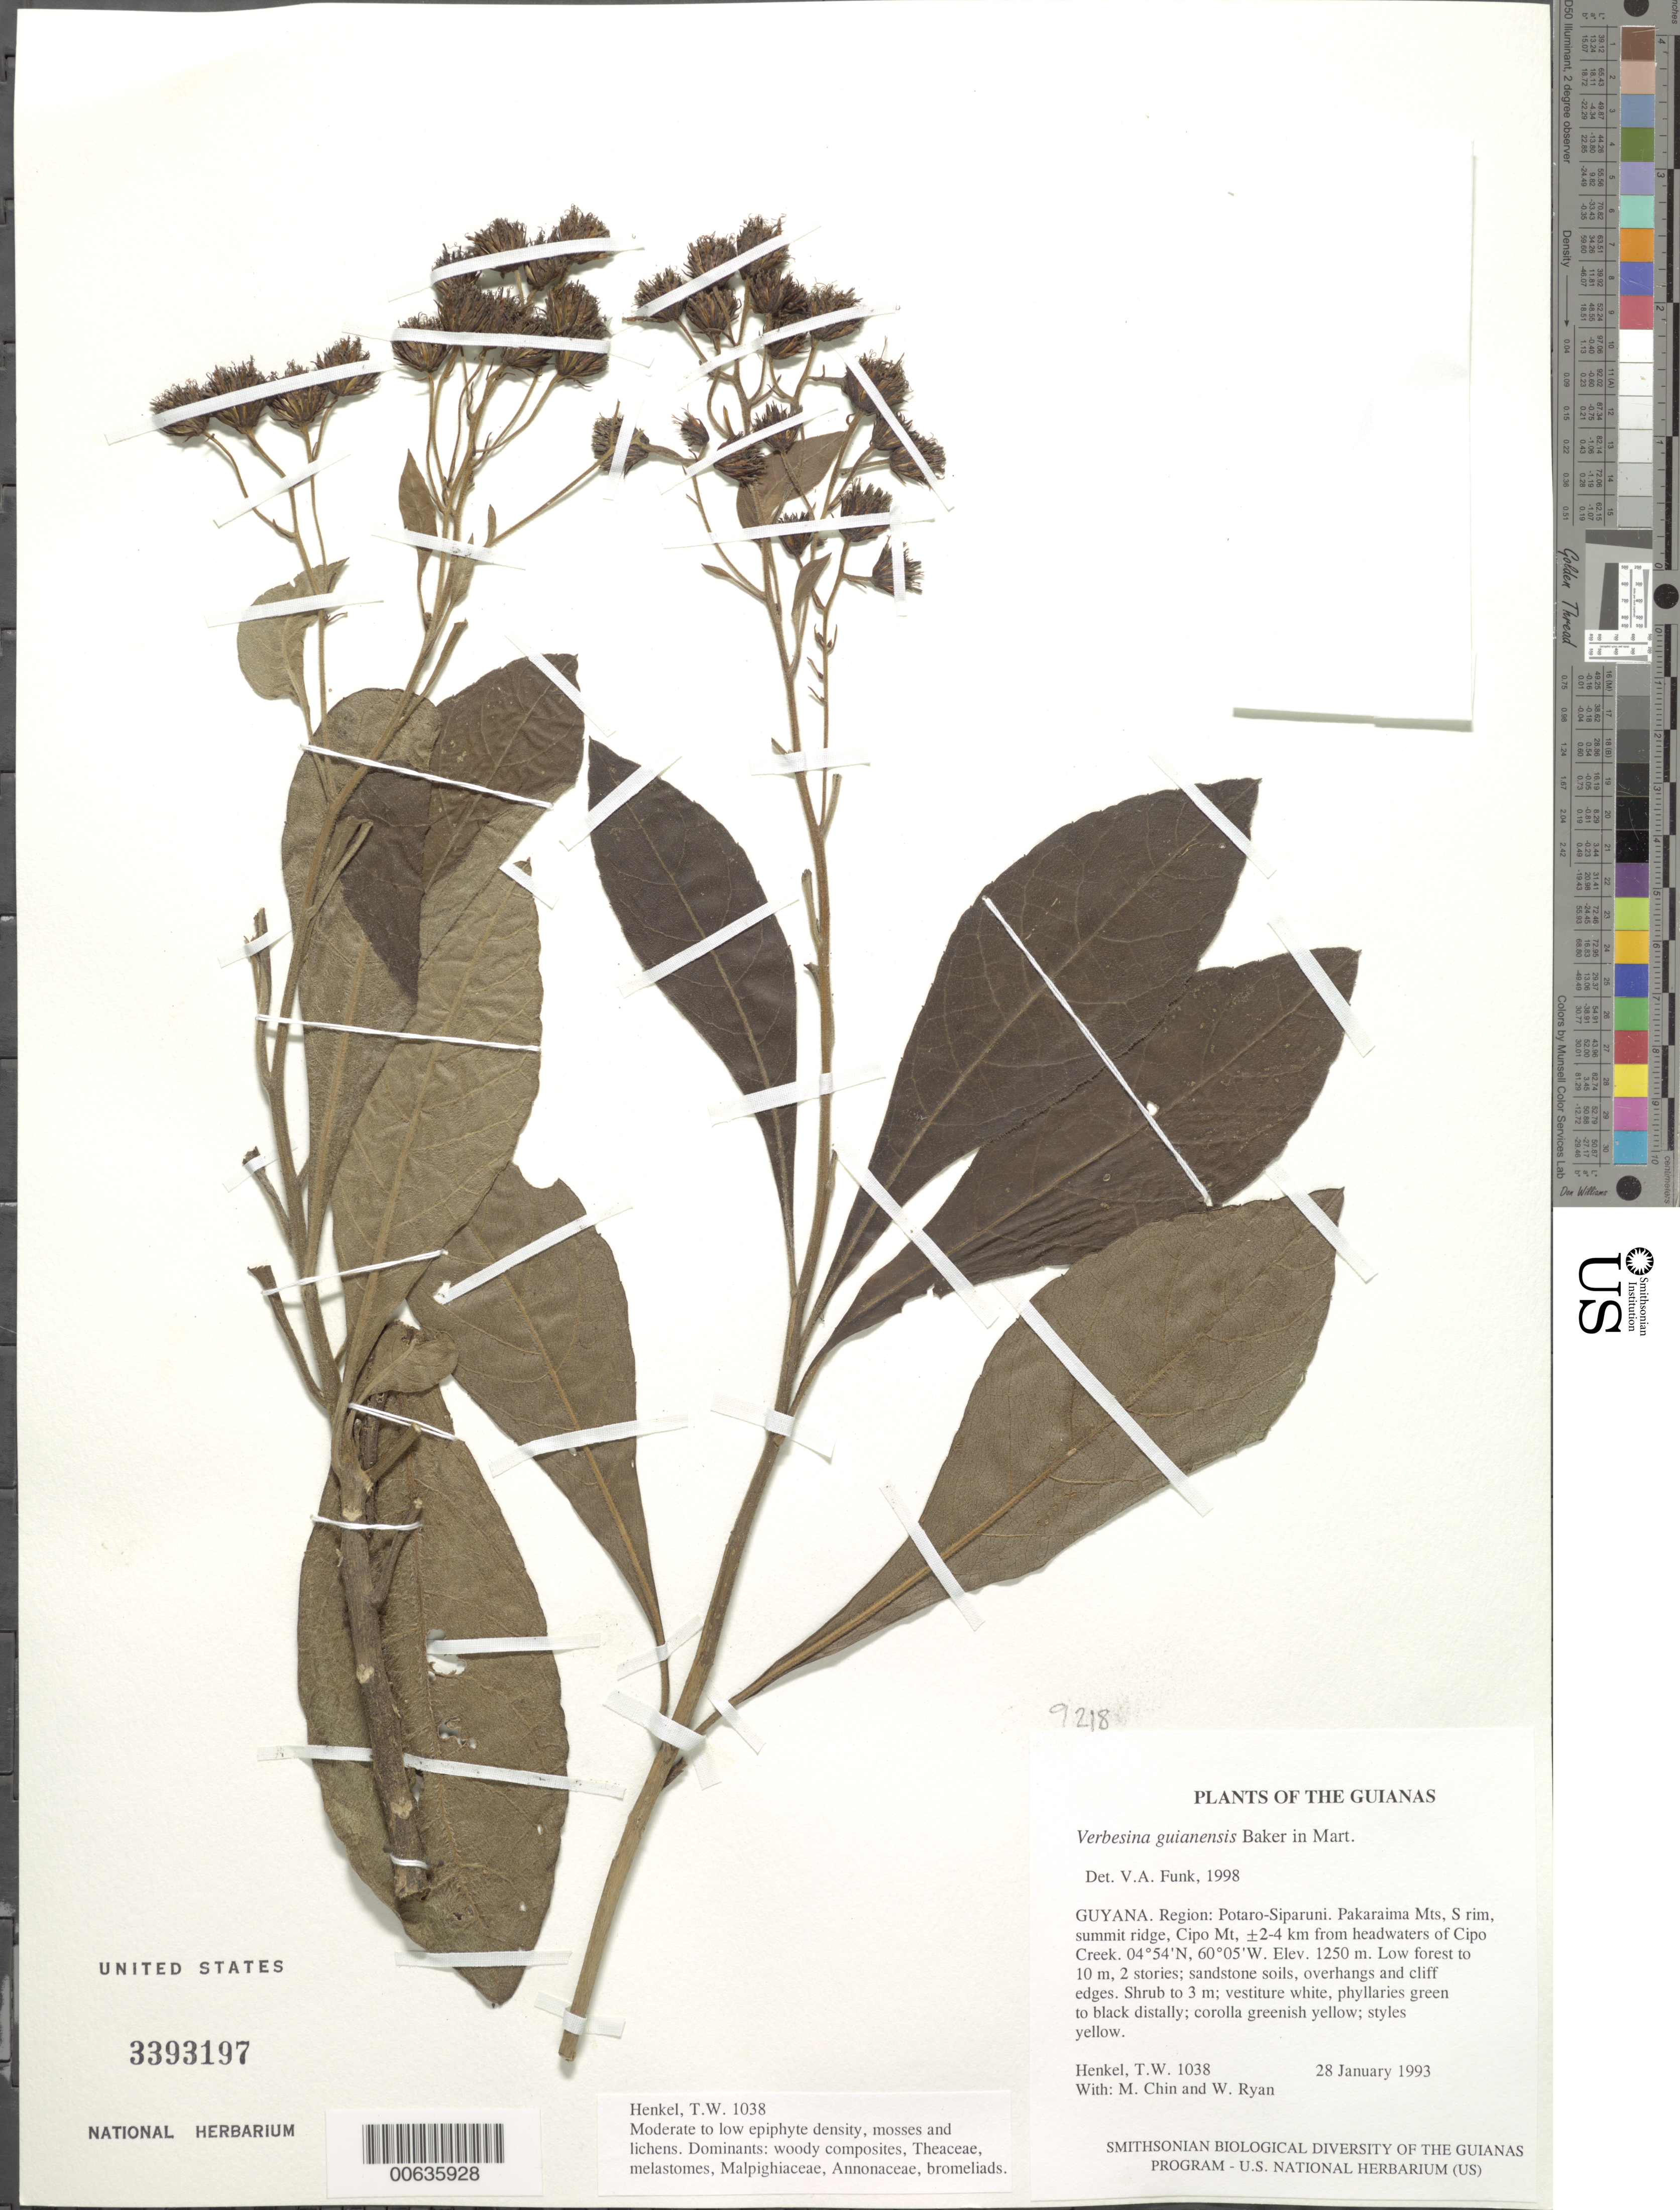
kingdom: Plantae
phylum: Tracheophyta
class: Magnoliopsida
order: Asterales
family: Asteraceae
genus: Verbesina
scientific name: Verbesina guianensis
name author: Baker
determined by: Funk, Vicki A., (BOT), Smithsonian Institution - National Museum of Natural History (UNITED STATES)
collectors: T. Henkel, M. Chin & W. Ryan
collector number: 1038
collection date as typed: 28 January 1993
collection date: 1993-01-28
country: Guyana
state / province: Potaro-Siparuni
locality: Pakaraima Mts, S rim, summit ridge, Cipo Mt, ±2-4 km from headwaters of Cipo Creek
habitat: Low forest to 10 m, 2 stories; sandstone soils, overhangs and cliff edges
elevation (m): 1250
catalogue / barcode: US 3393197